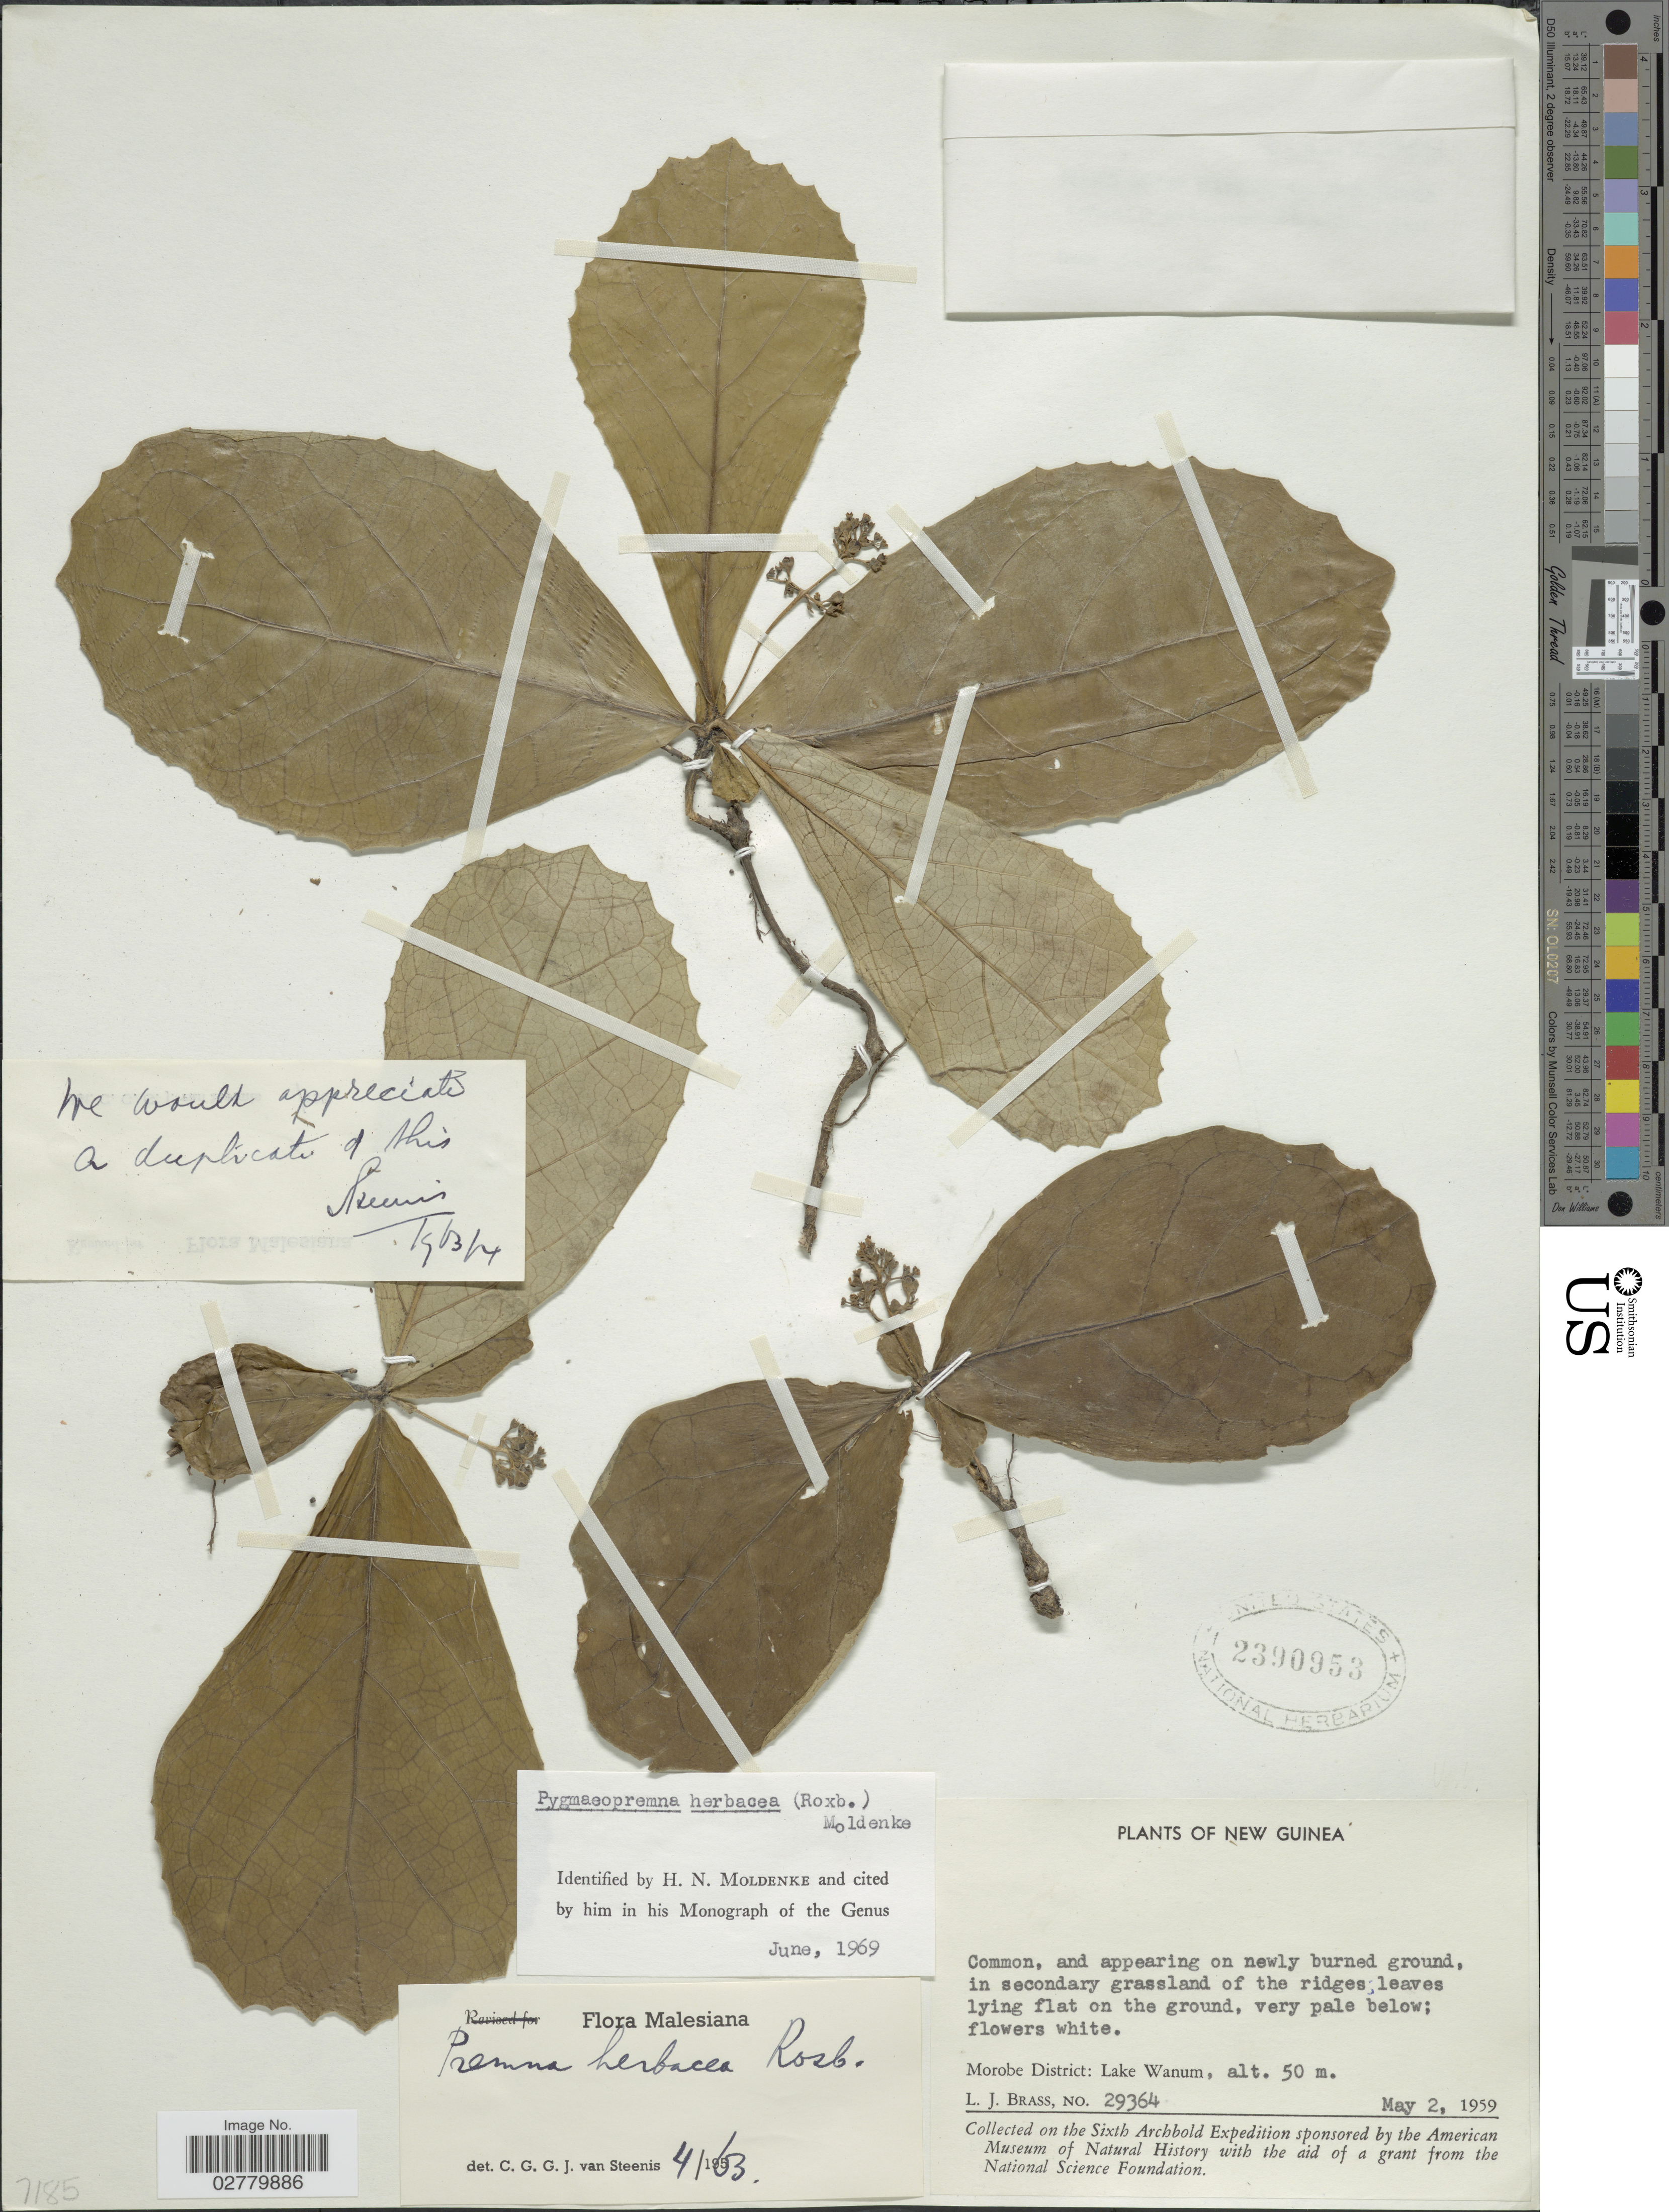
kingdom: Plantae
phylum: Tracheophyta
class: Magnoliopsida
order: Lamiales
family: Lamiaceae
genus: Premna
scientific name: Premna herbacea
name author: Roxb.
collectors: L. J. Brass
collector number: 29364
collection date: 1959-05-02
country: Papua New Guinea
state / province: Morobe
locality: New Guinea. Morobe District: Lake Wanum.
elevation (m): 50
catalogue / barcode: US 2390953